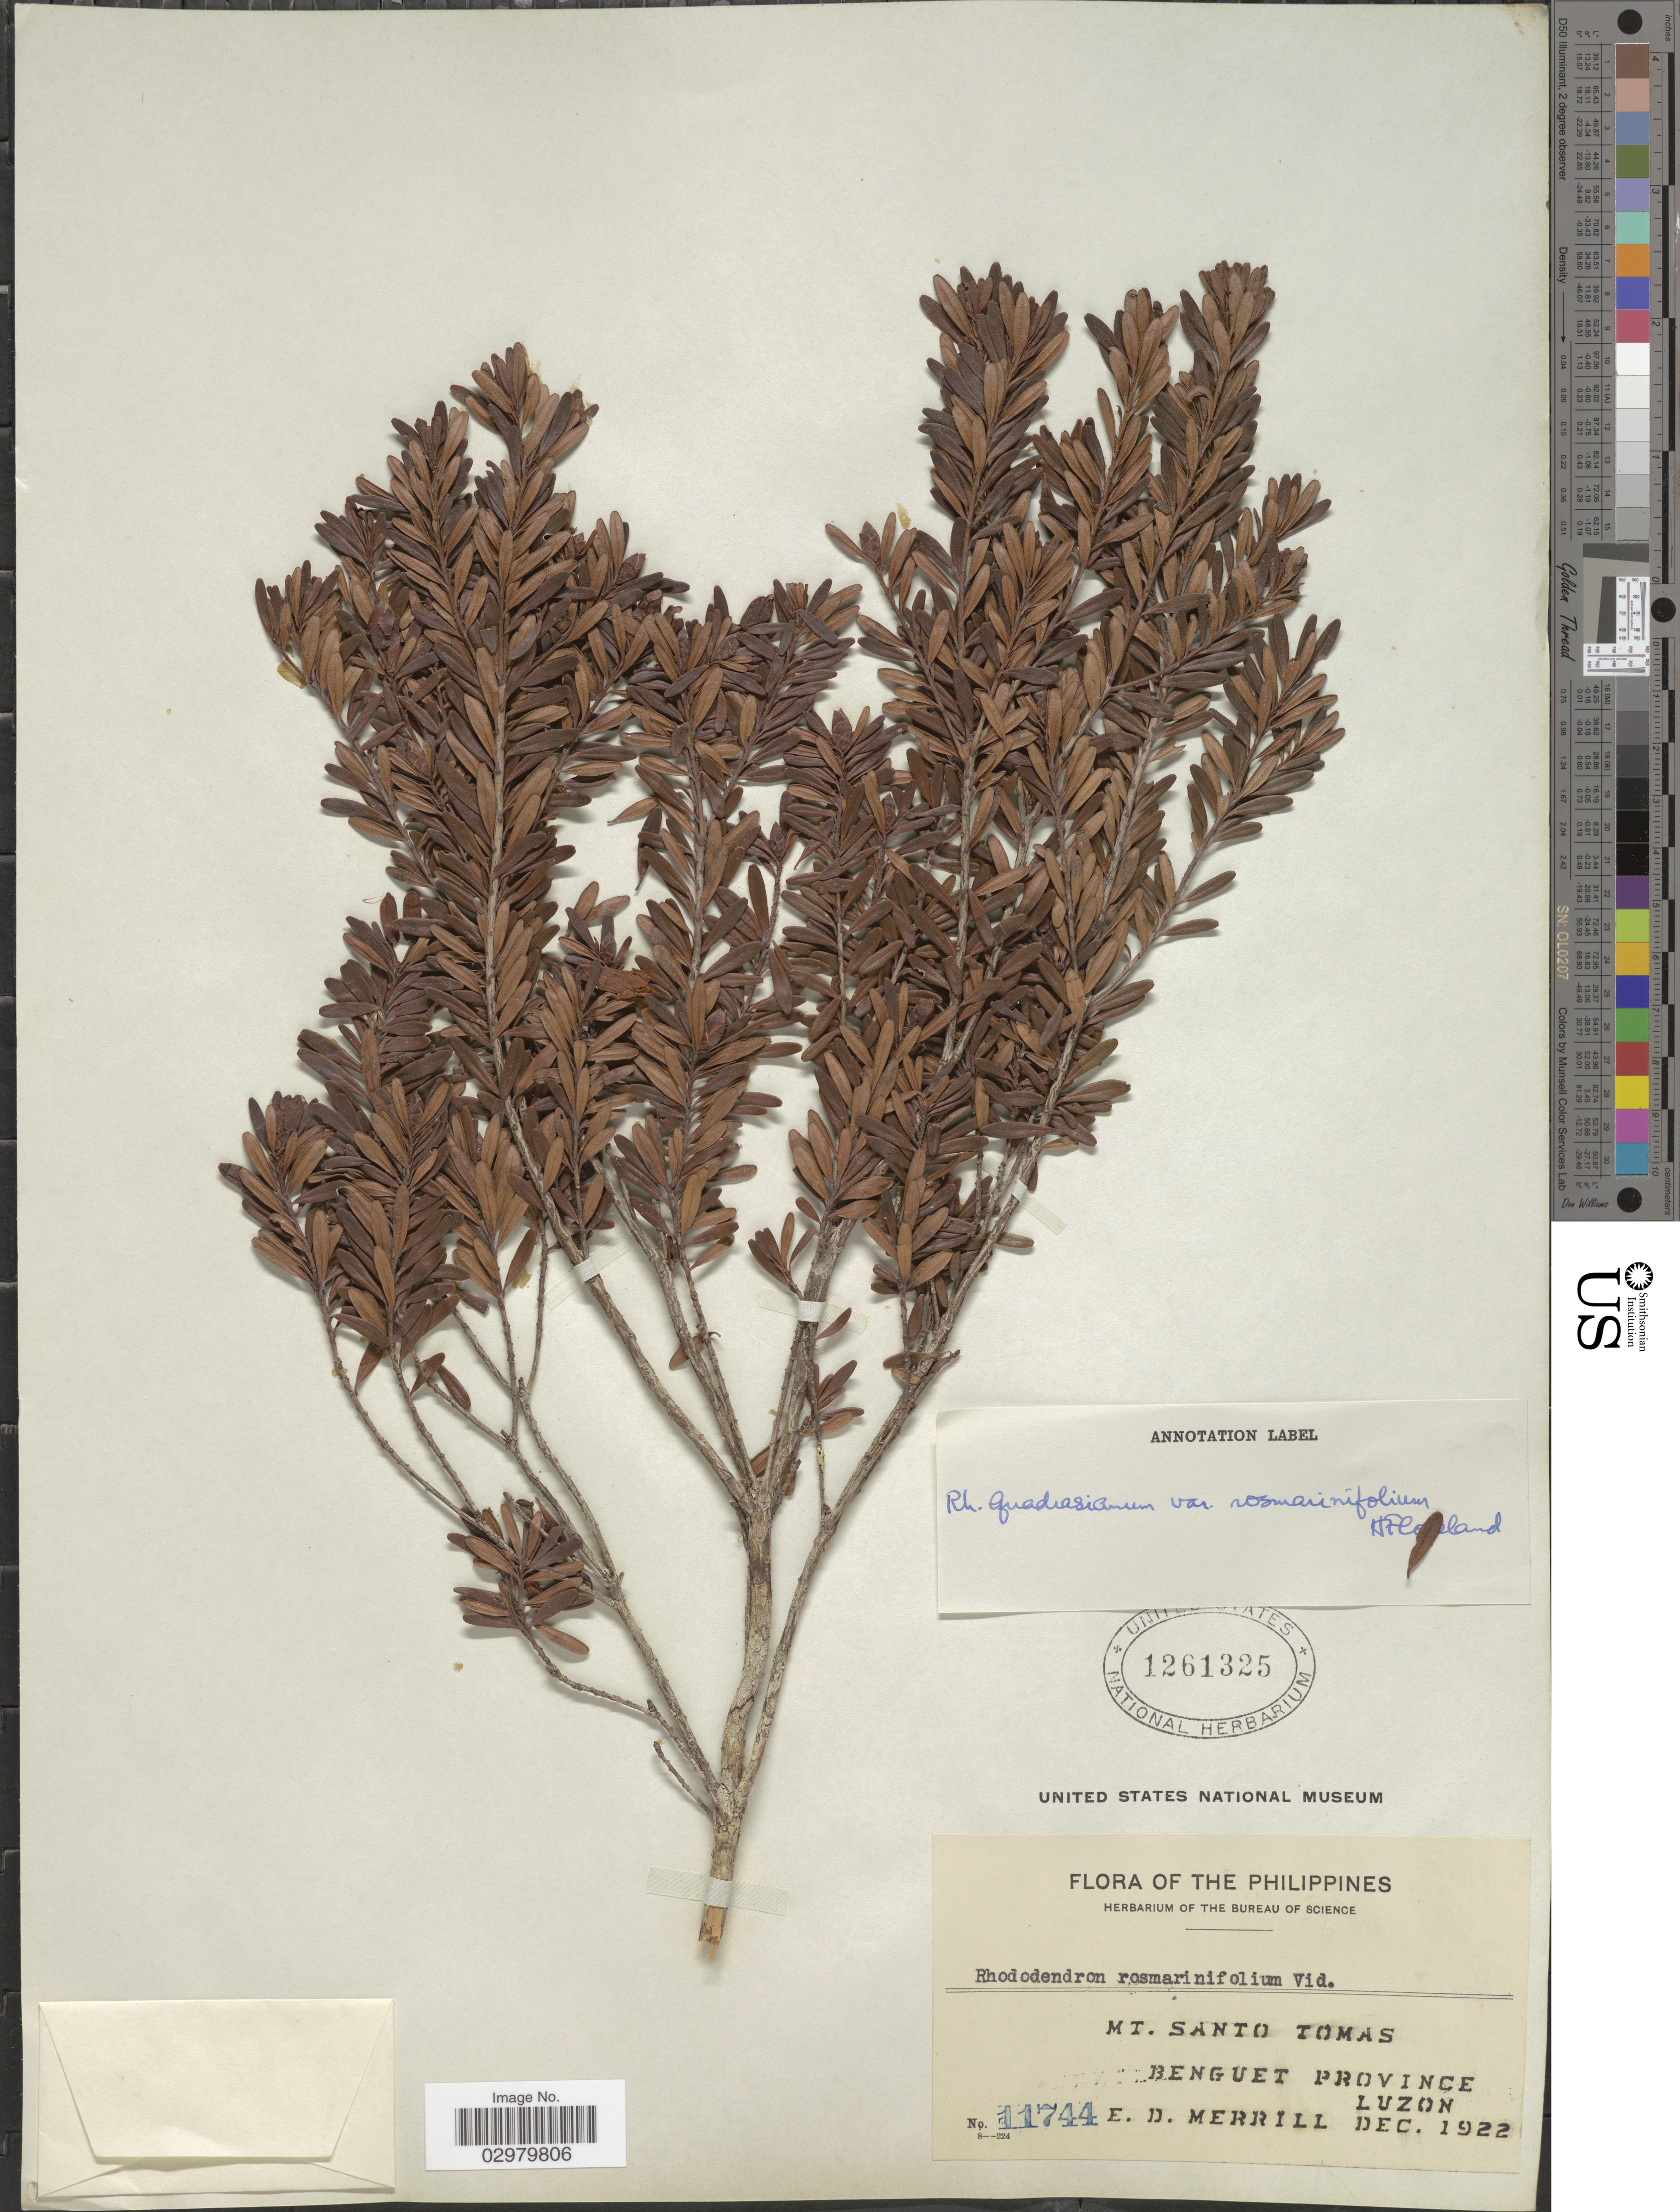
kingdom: Plantae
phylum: Tracheophyta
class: Magnoliopsida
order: Ericales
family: Ericaceae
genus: Rhododendron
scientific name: Rhododendron quadrasianum var. rosmarinifolium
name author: (S. Vidal) H.F. Copel.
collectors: E. D. Merrill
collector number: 11744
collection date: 1922-12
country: Philippines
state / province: Cordillera (Administrative Region)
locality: Mt. Santo Tonas, Benguet Province, Luzon.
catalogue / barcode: US 1261325